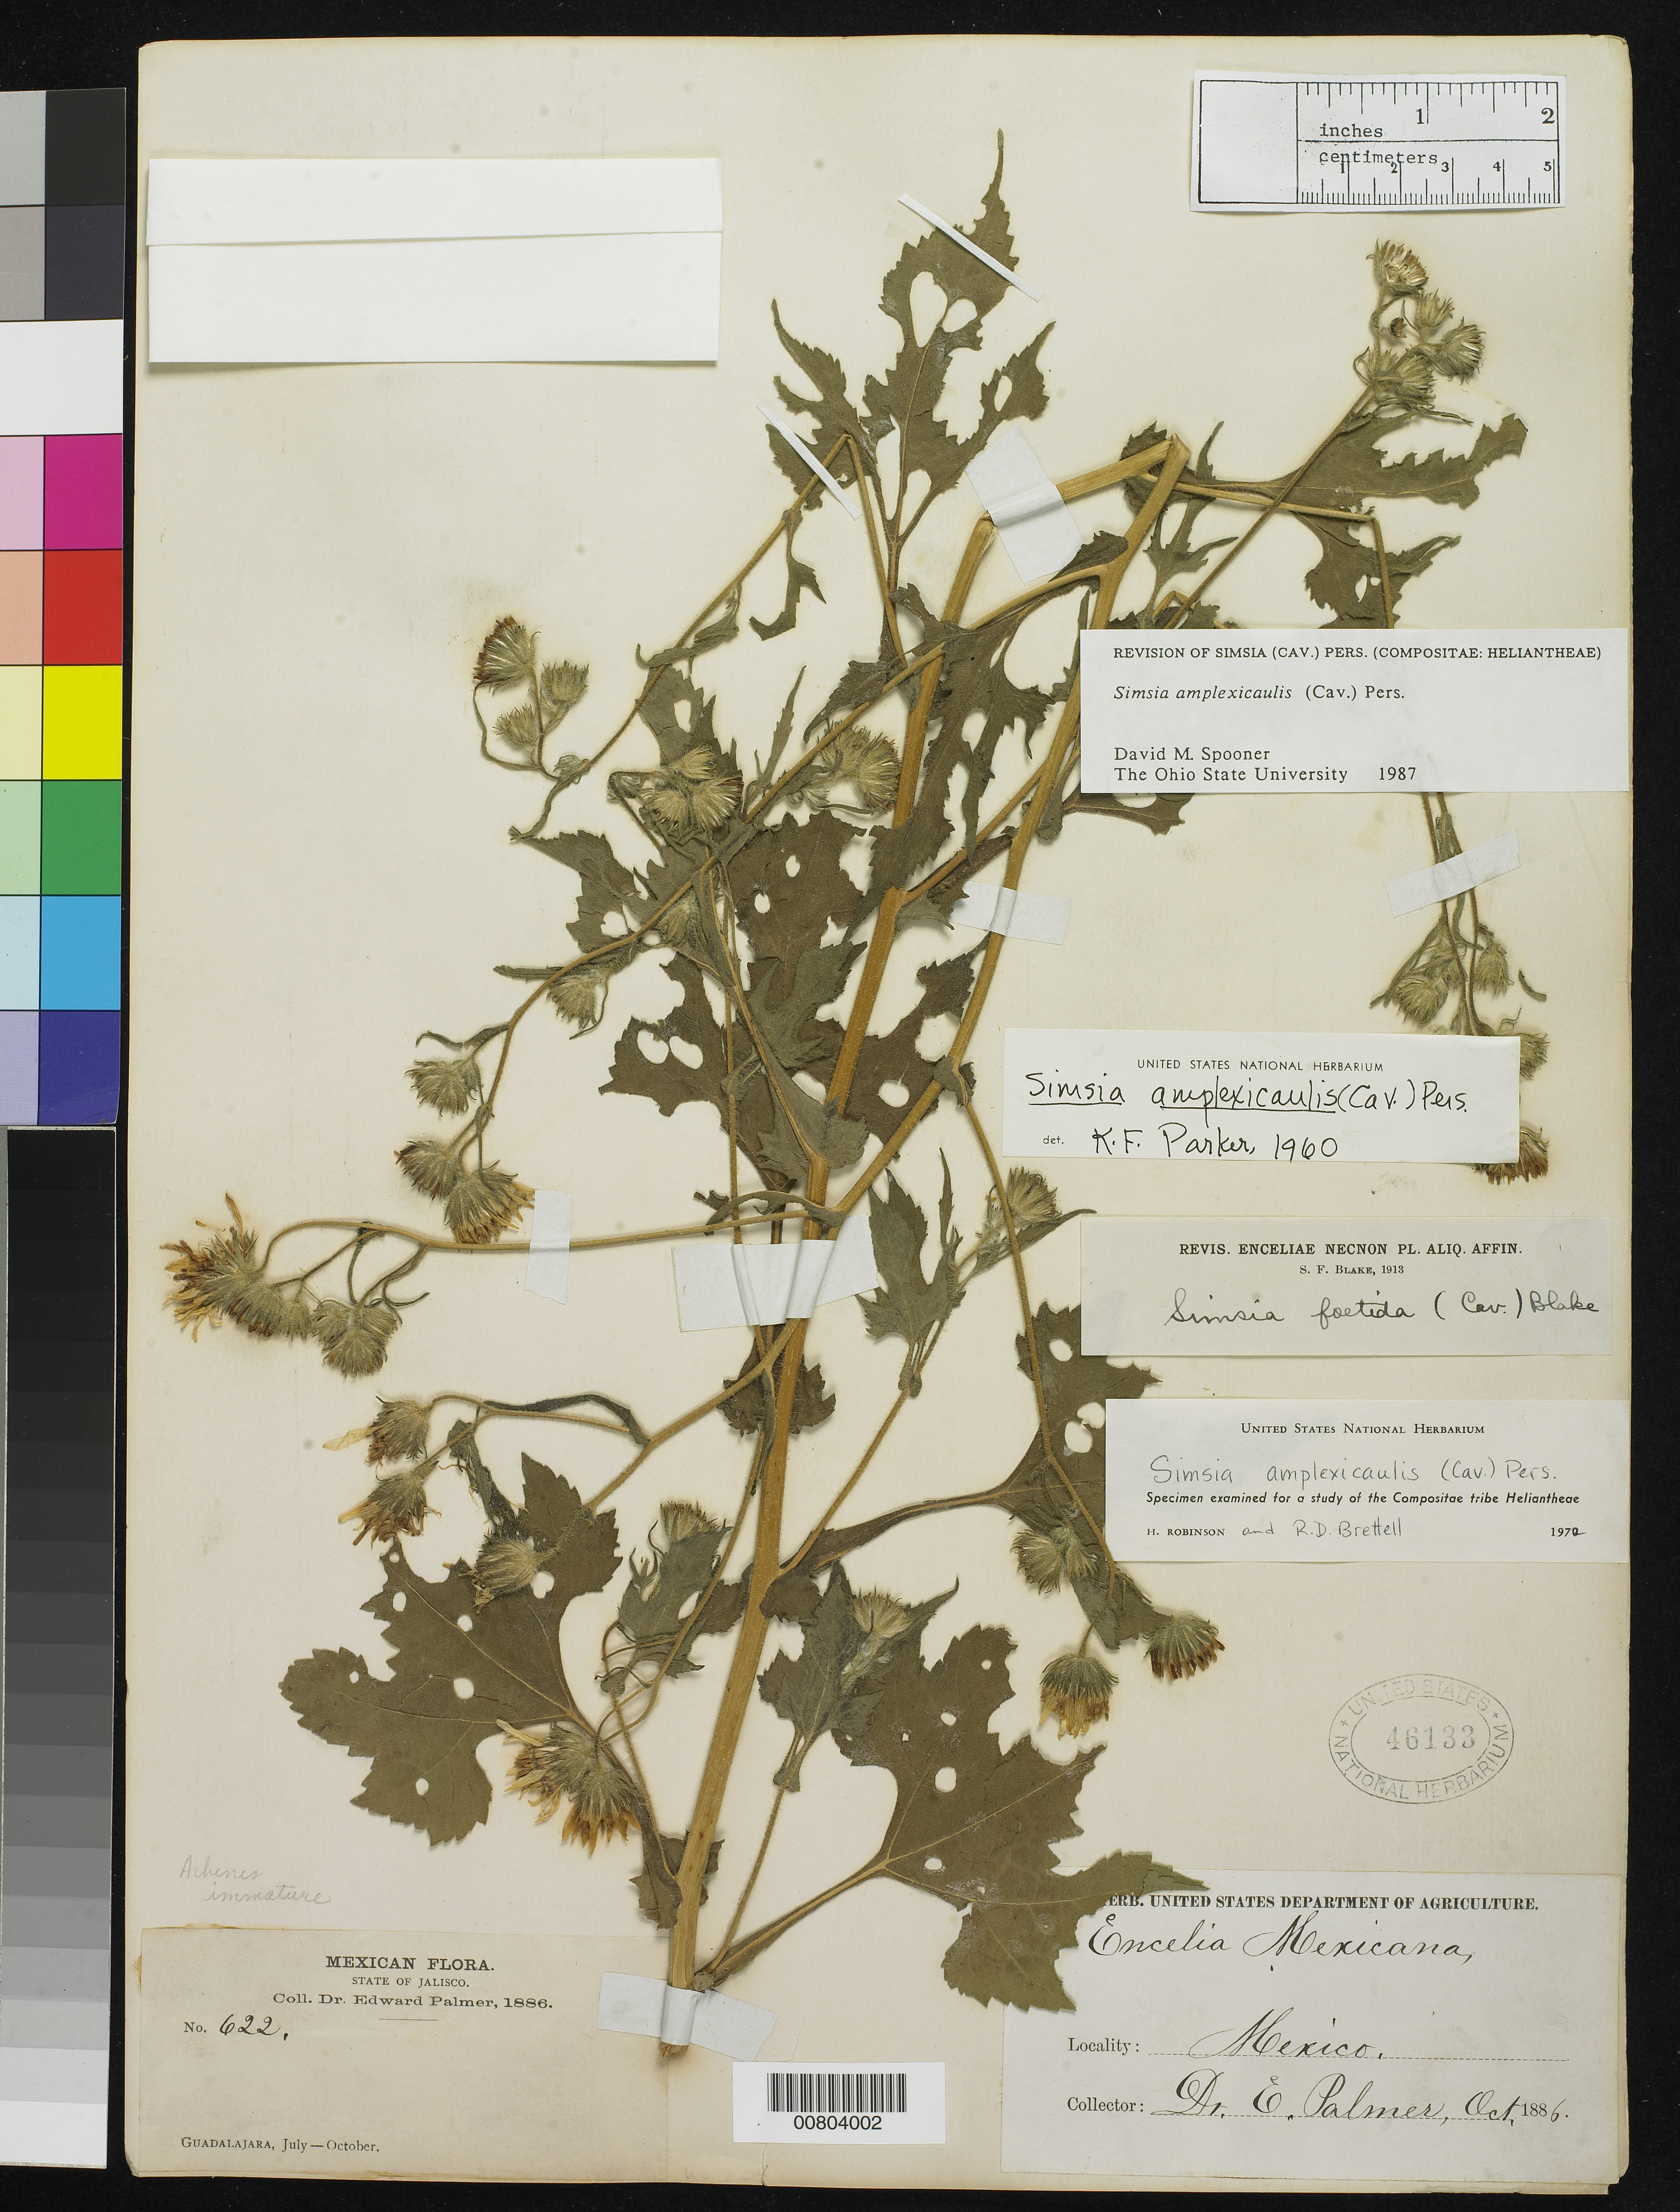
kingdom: Plantae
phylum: Tracheophyta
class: Magnoliopsida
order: Asterales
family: Asteraceae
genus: Simsia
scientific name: Simsia amplexicaulis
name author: (Cav.) Pers.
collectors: E. Palmer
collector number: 622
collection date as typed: Oct 1886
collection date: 1886-10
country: Mexico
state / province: Jalisco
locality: State of Jalisco.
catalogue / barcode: US 46133